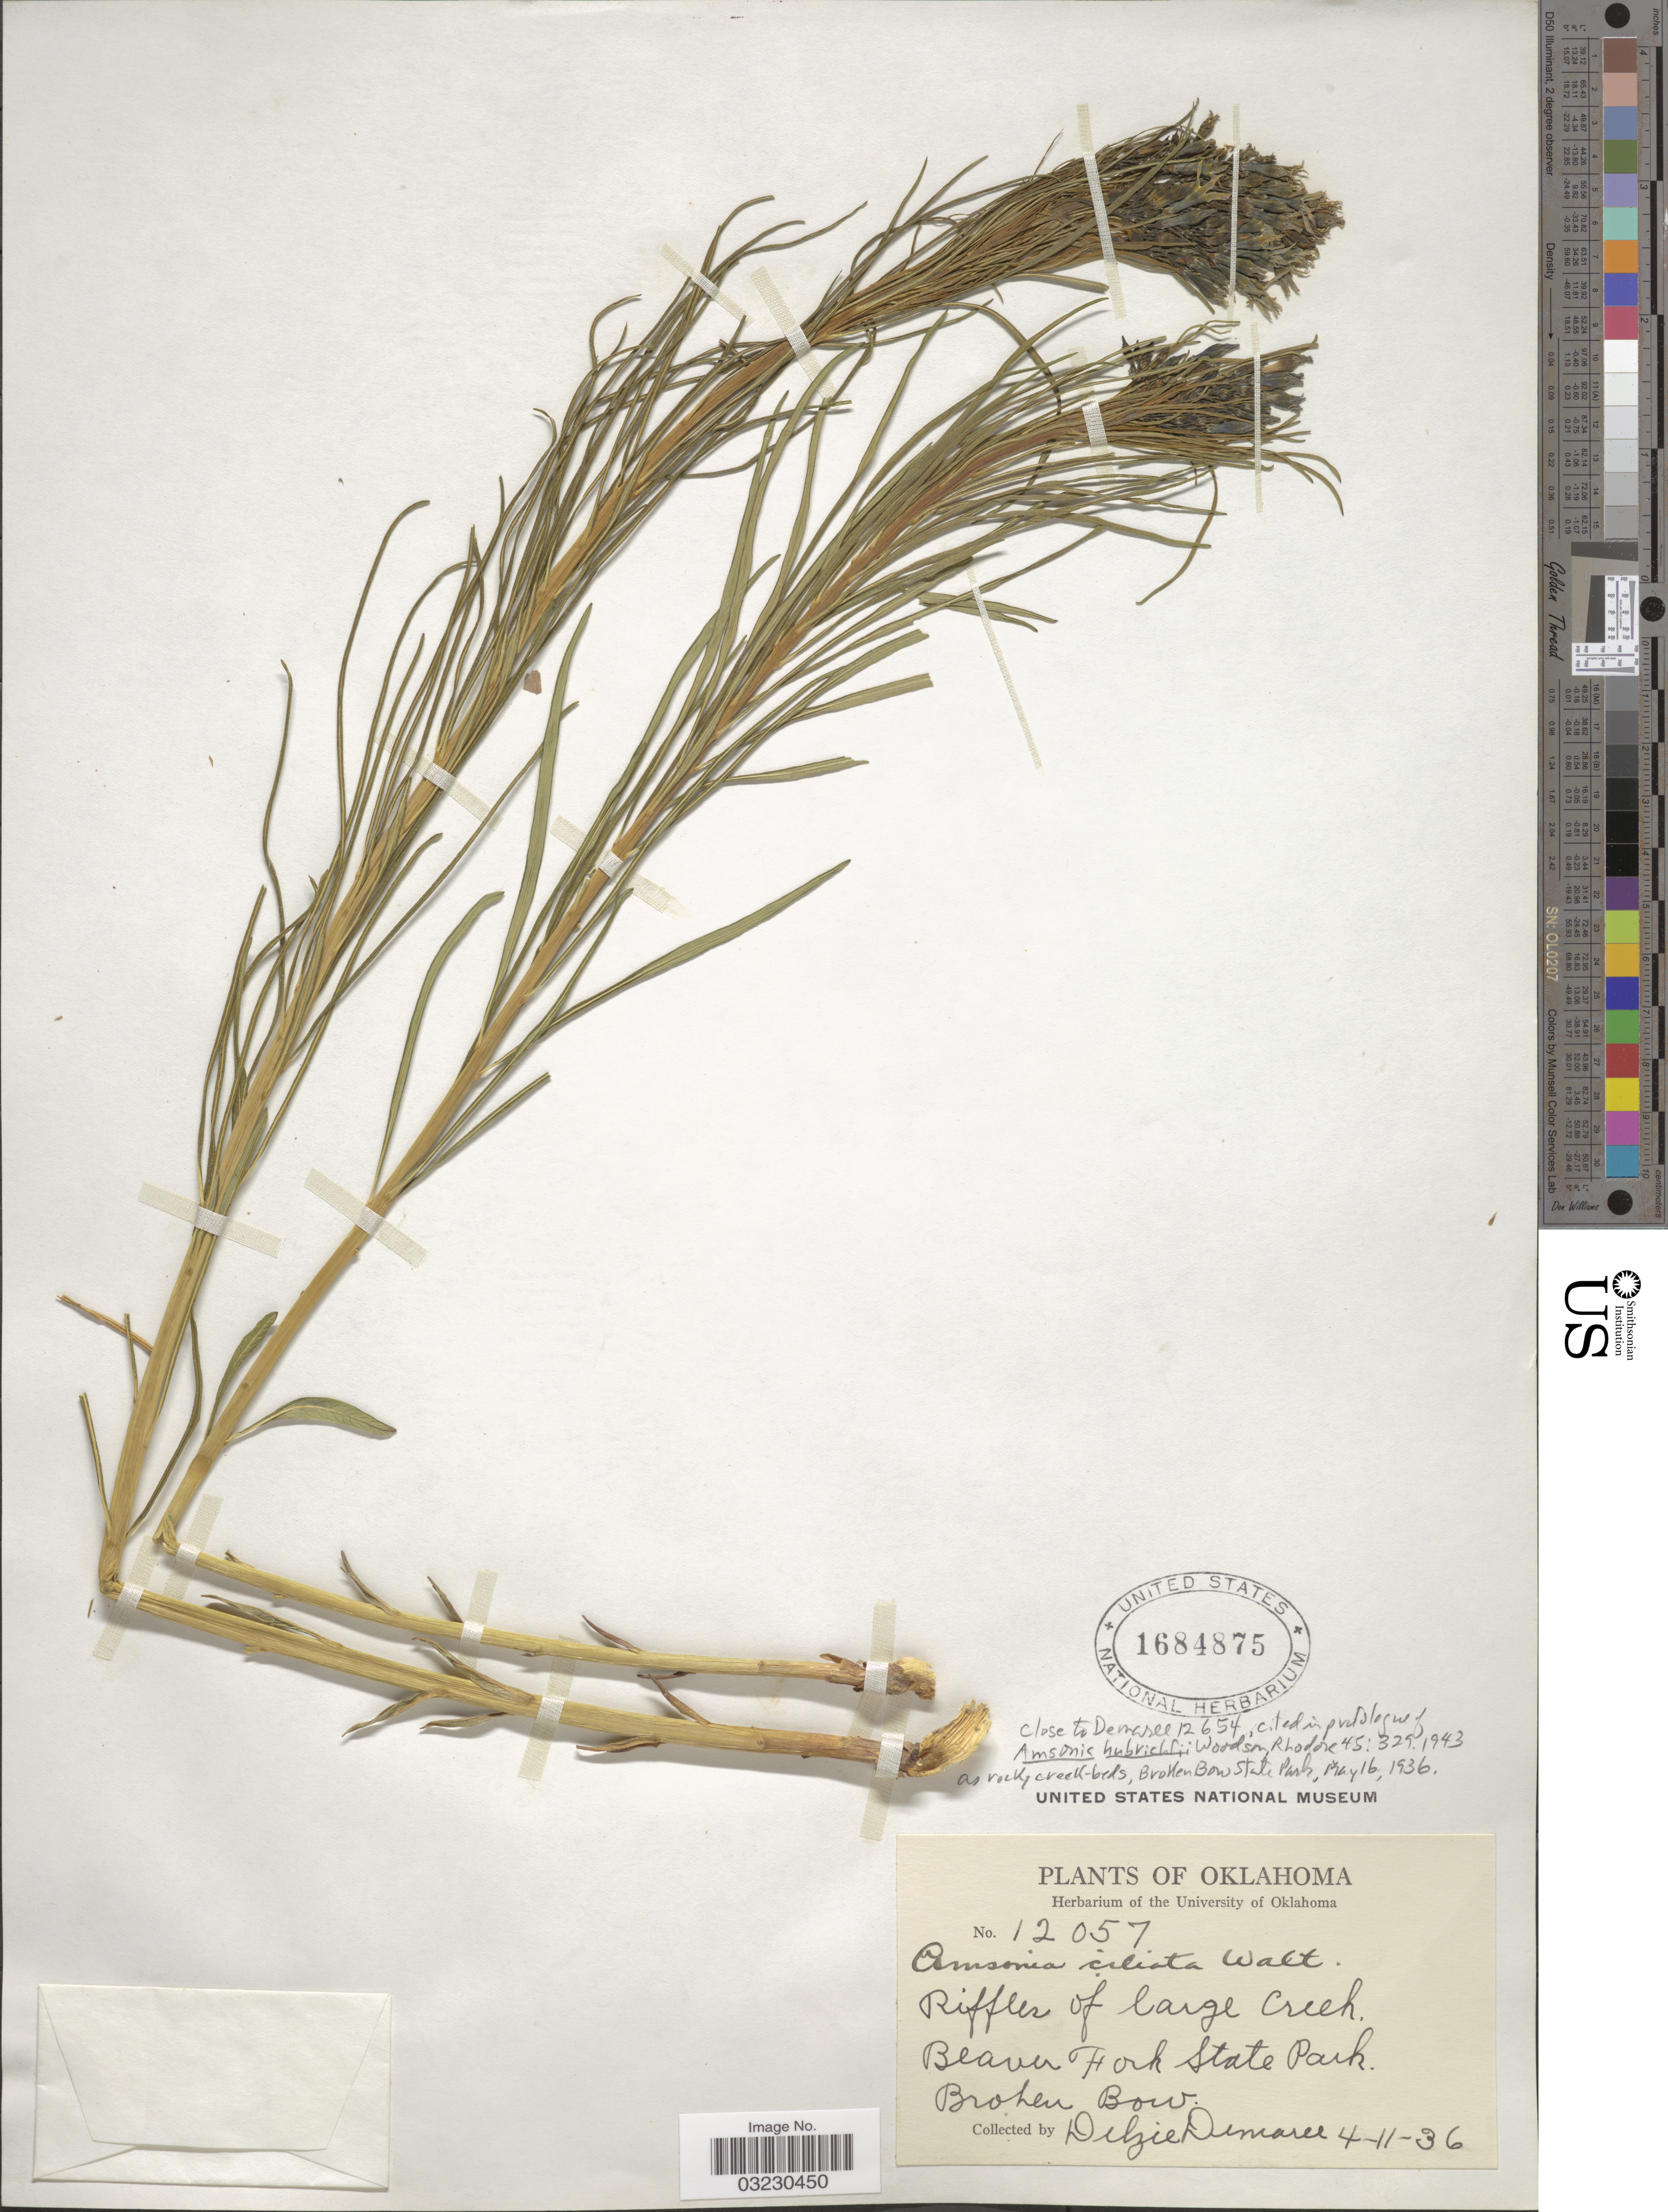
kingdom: Plantae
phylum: Tracheophyta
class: Magnoliopsida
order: Gentianales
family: Apocynaceae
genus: Amsonia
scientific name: Amsonia hubrichtii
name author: Woodson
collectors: D. Demaree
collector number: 12057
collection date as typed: Transcribed d/m/y: 11/4/36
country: United States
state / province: Oklahoma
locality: Beaver Fork State Park. Brohen Bow.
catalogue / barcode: US 1684875